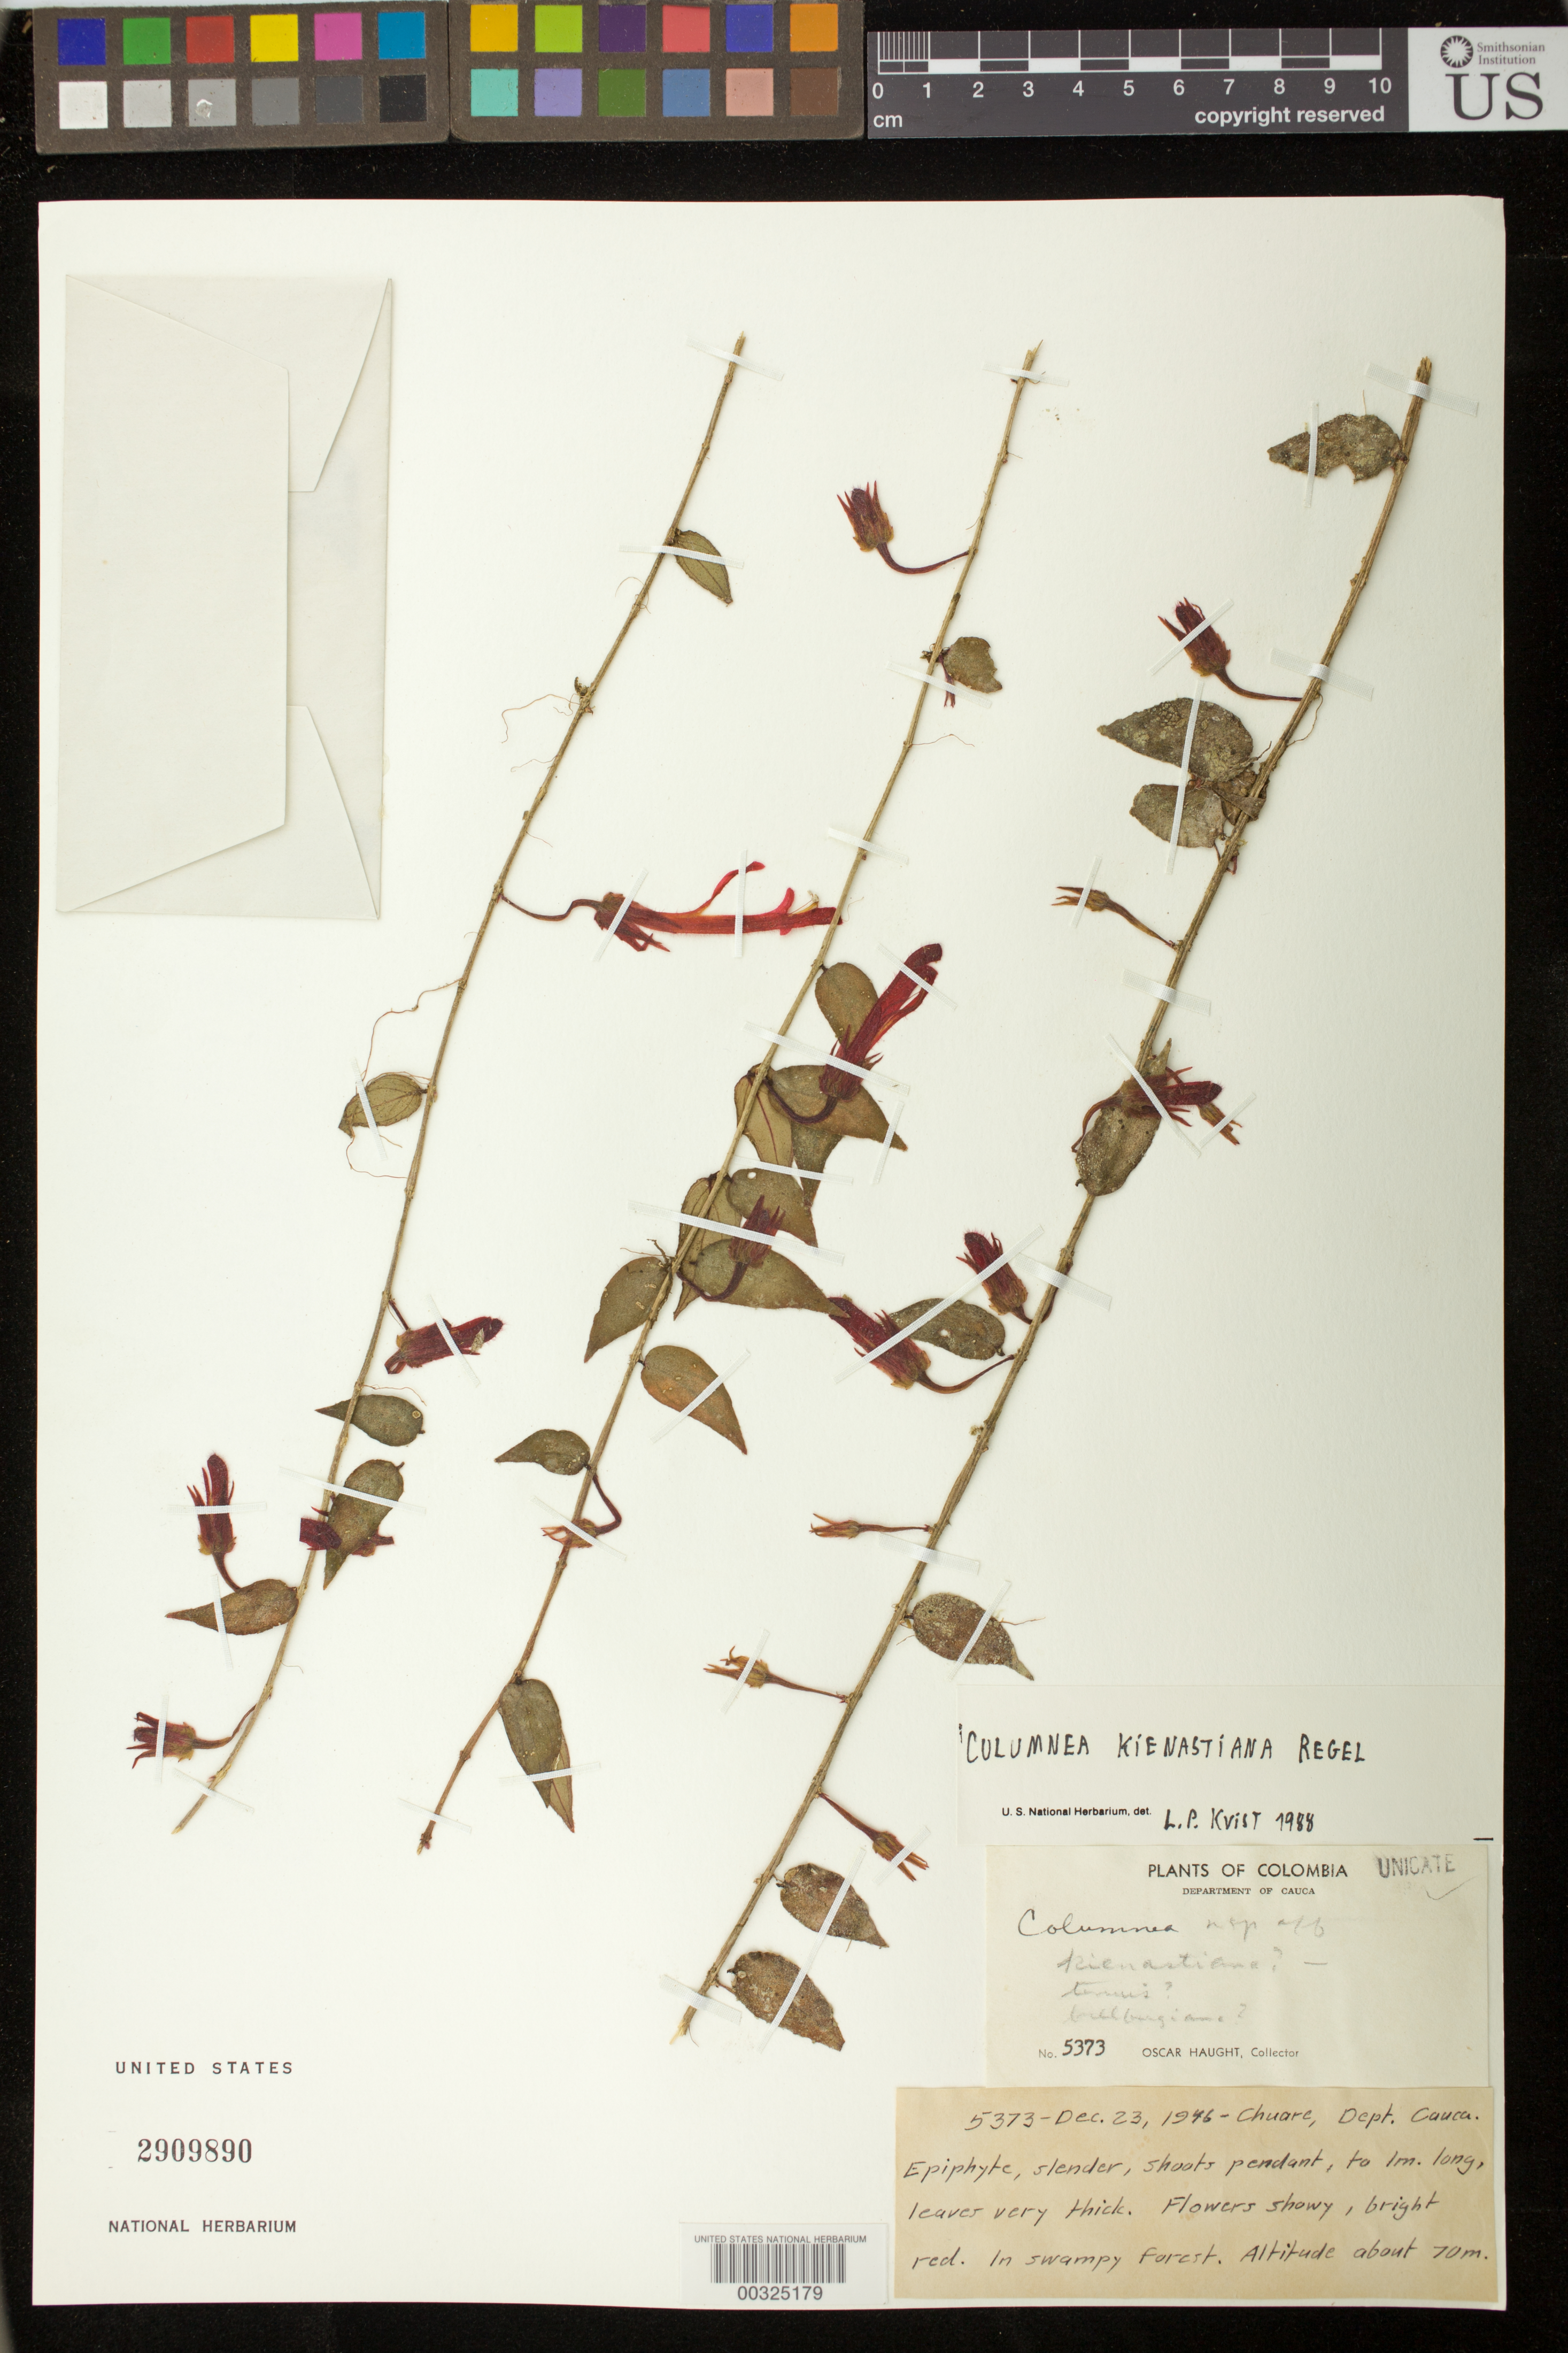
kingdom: Plantae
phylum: Tracheophyta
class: Magnoliopsida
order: Lamiales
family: Gesneriaceae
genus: Columnea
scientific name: Columnea kienastiana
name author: Regel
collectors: O. L. Haught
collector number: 5373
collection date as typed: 23 Dec 1946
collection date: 1946-12-23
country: Colombia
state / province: Cauca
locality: Chuare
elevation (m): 70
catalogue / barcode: US 2909890